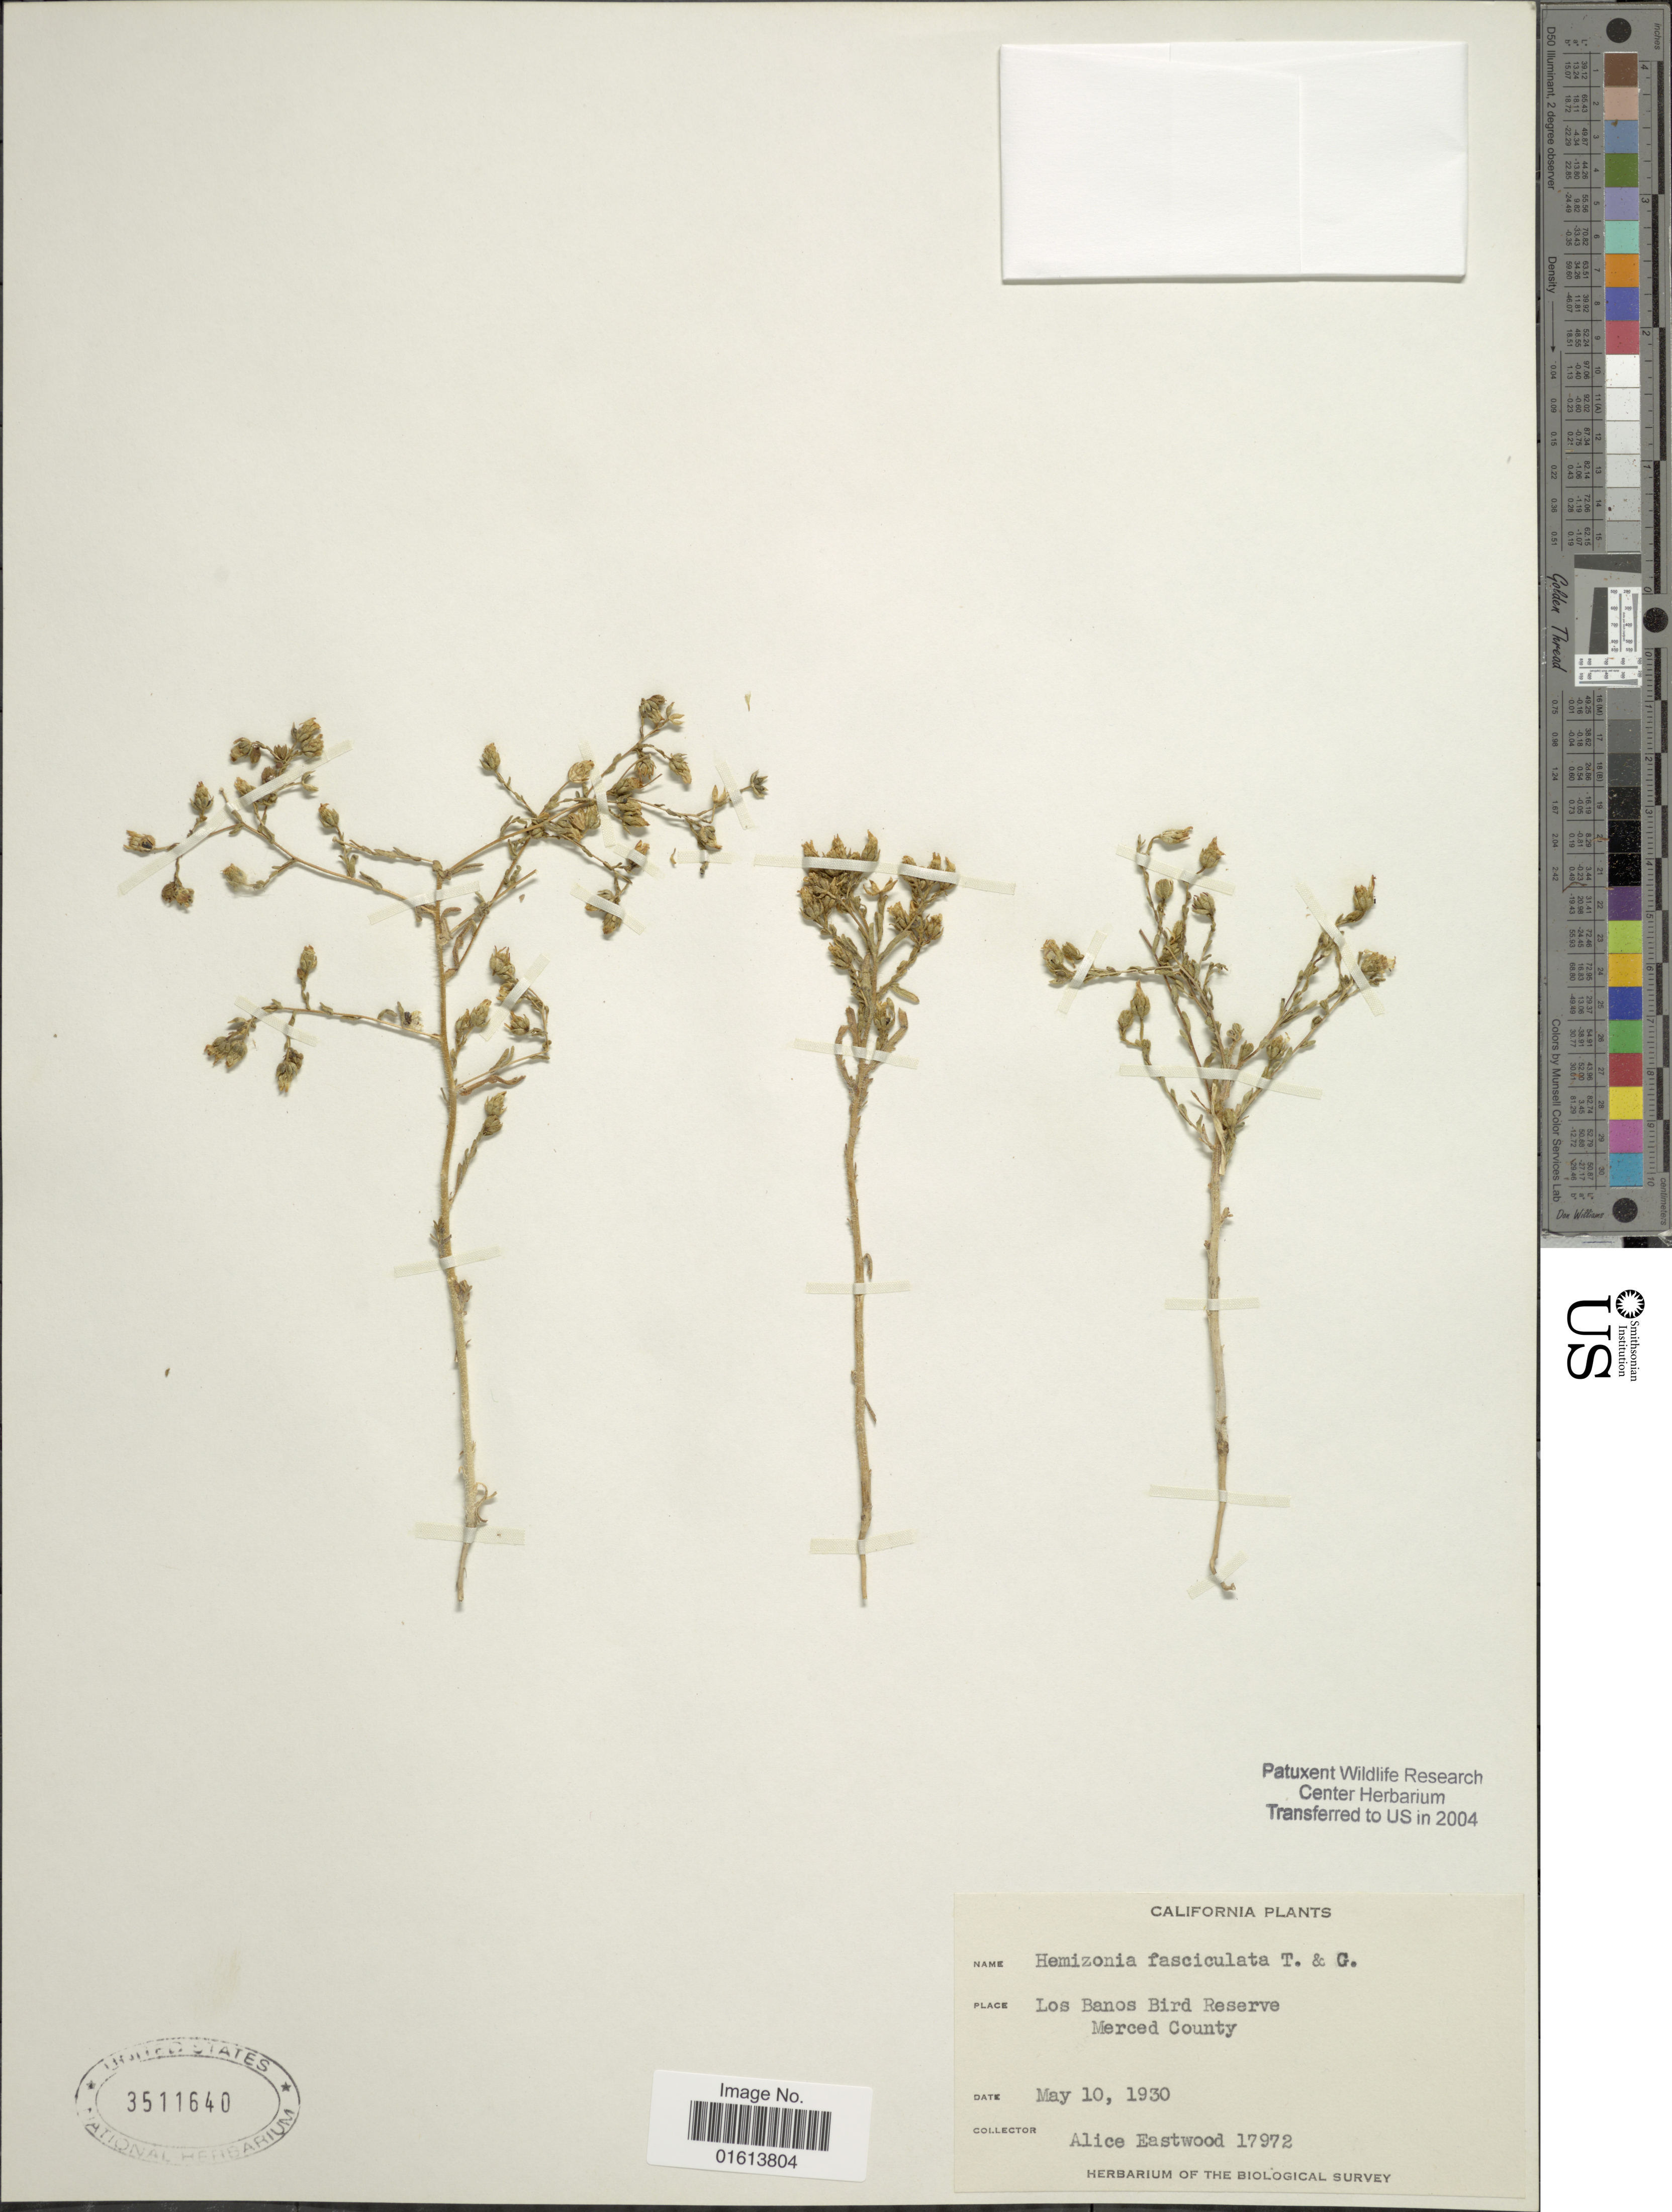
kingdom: Plantae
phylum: Tracheophyta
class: Magnoliopsida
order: Asterales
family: Asteraceae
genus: Deinandra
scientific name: Deinandra fasciculata subsp. fasciculata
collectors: A. Eastwood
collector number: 17972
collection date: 1930-05-10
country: United States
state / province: California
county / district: Merced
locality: California. Los Banos bird Reserve. Merced County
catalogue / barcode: US 3511640